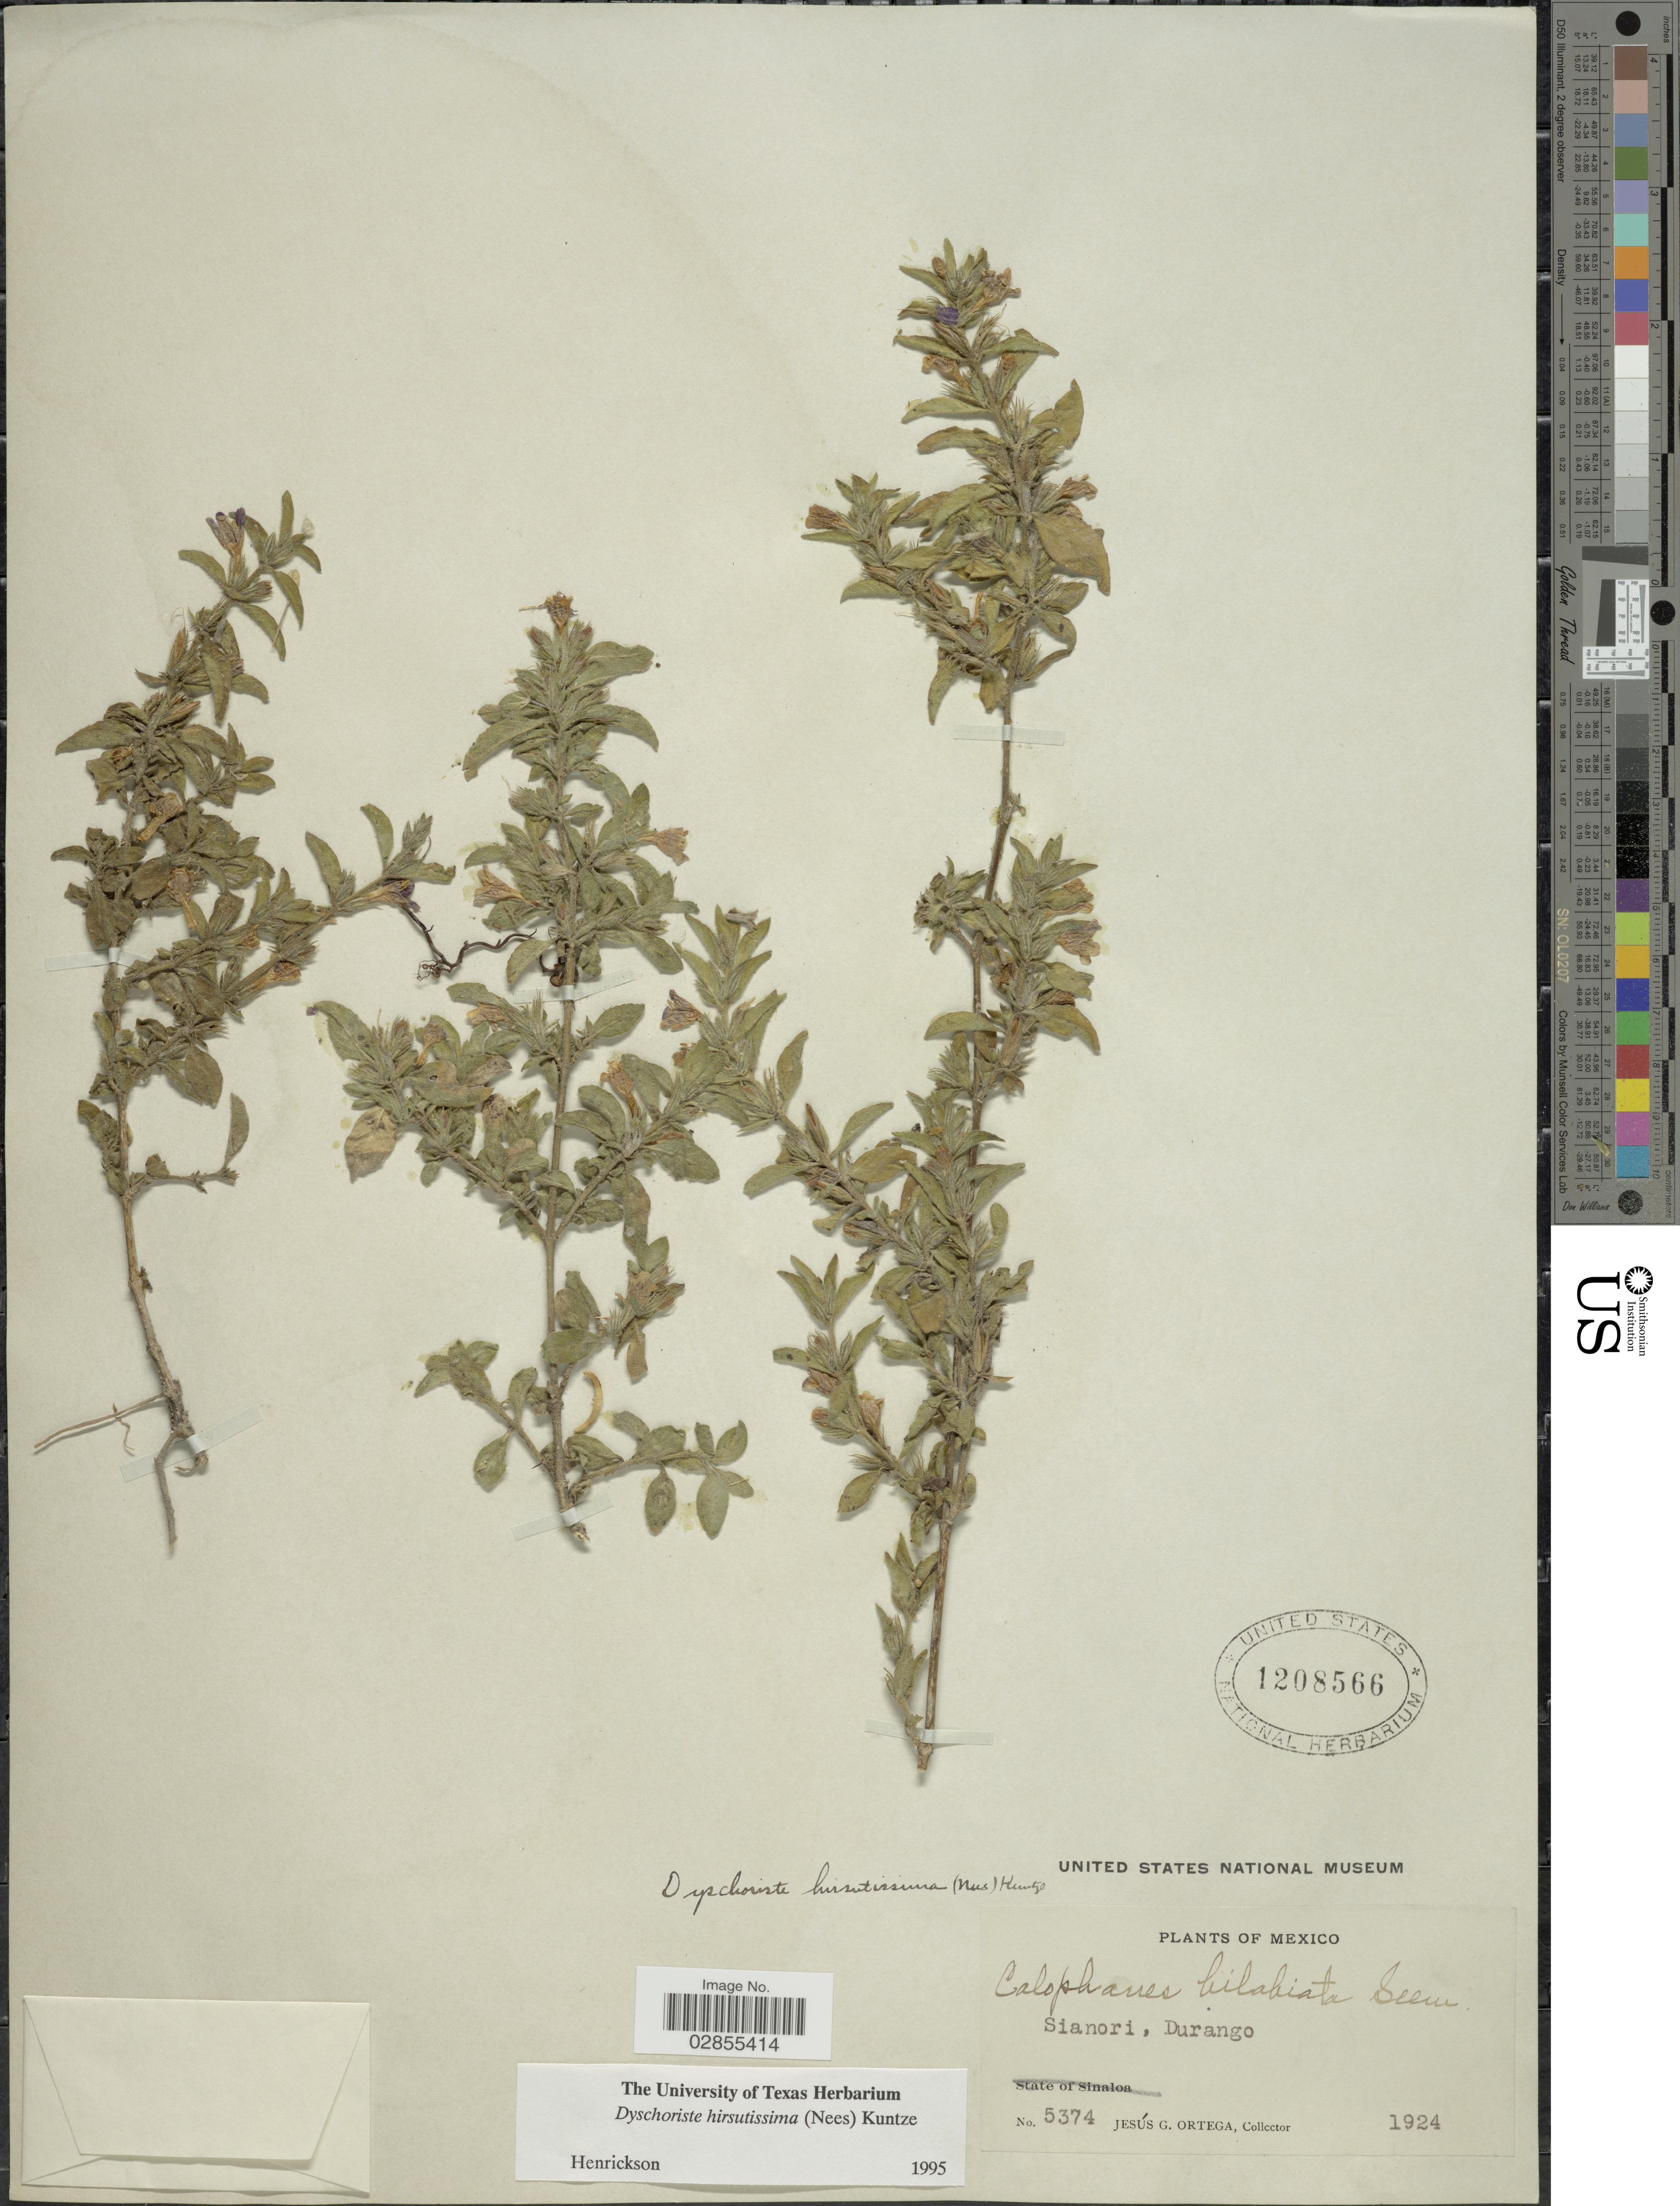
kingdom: Plantae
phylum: Tracheophyta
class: Magnoliopsida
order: Lamiales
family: Acanthaceae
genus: Dyschoriste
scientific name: Dyschoriste hirsutissima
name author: (Nees) Kuntze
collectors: J. Ortega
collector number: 5374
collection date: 1924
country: Mexico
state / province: Durango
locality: Sianori.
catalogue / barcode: US 1208566